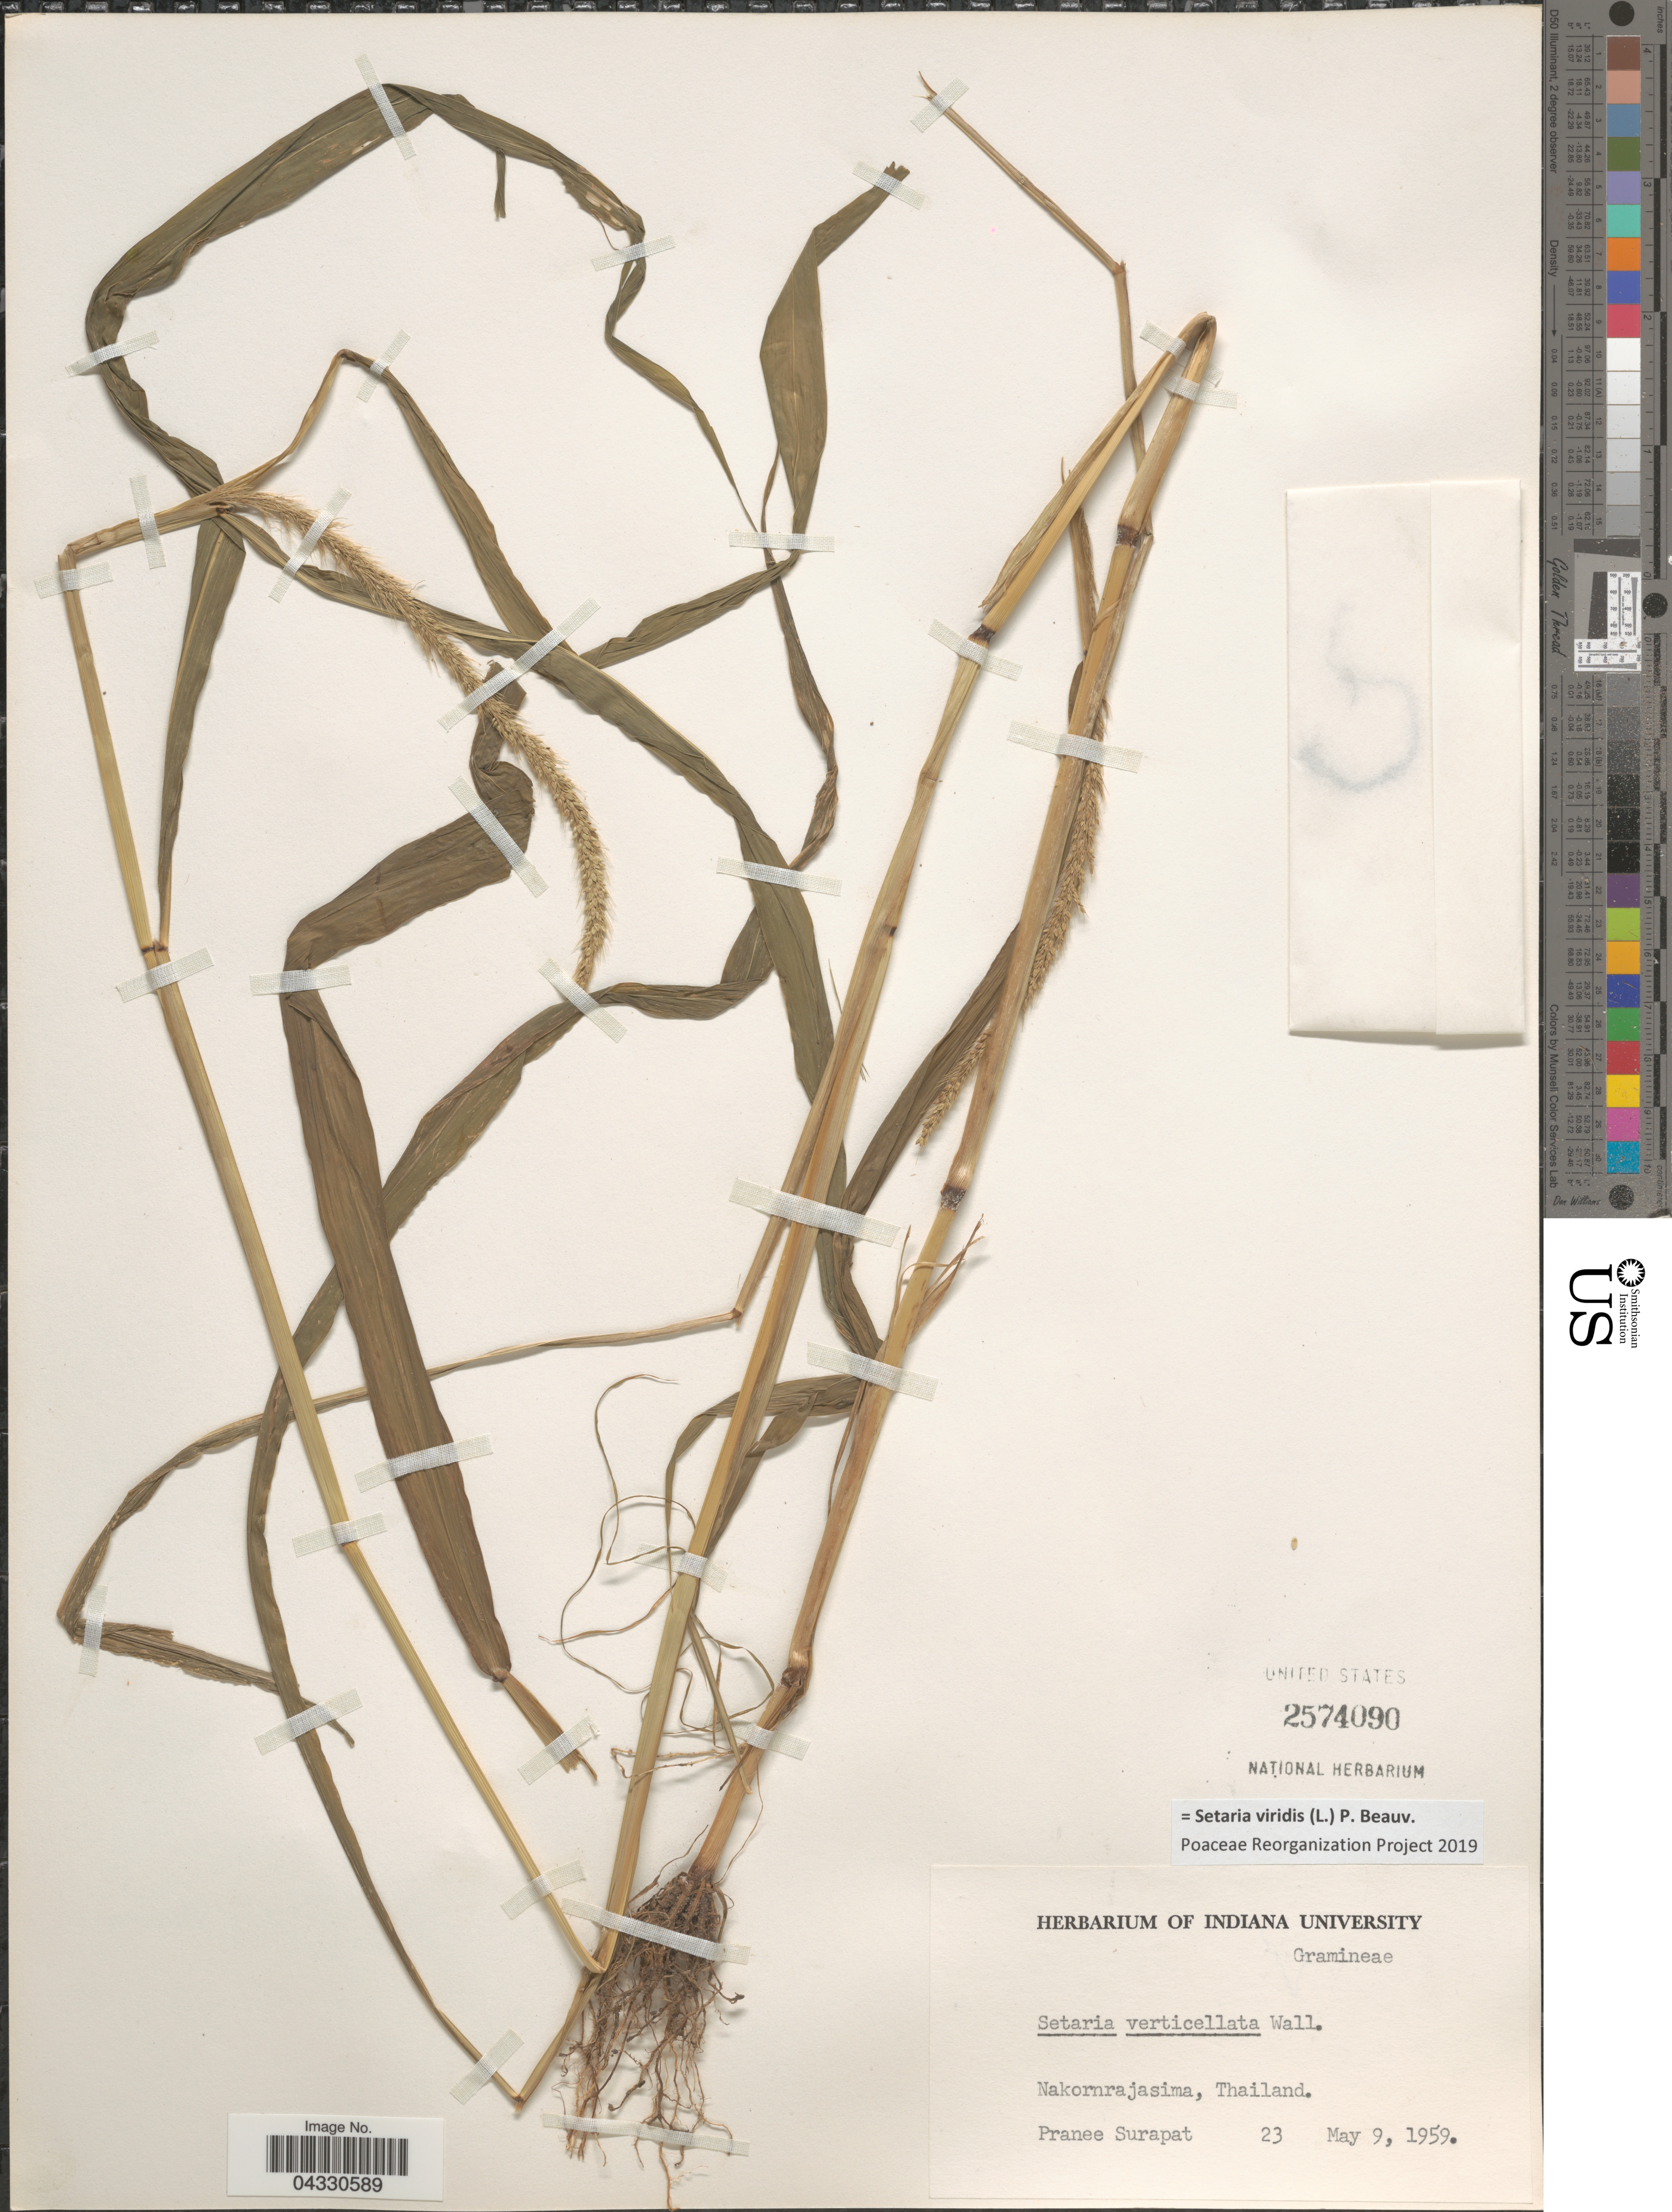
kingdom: Plantae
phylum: Tracheophyta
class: Liliopsida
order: Poales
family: Poaceae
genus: Setaria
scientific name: Setaria viridis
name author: (L.) P. Beauv.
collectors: P. Surapat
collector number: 23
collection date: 1959-05-09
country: Thailand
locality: Nakornrajasima.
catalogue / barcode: US 2574090